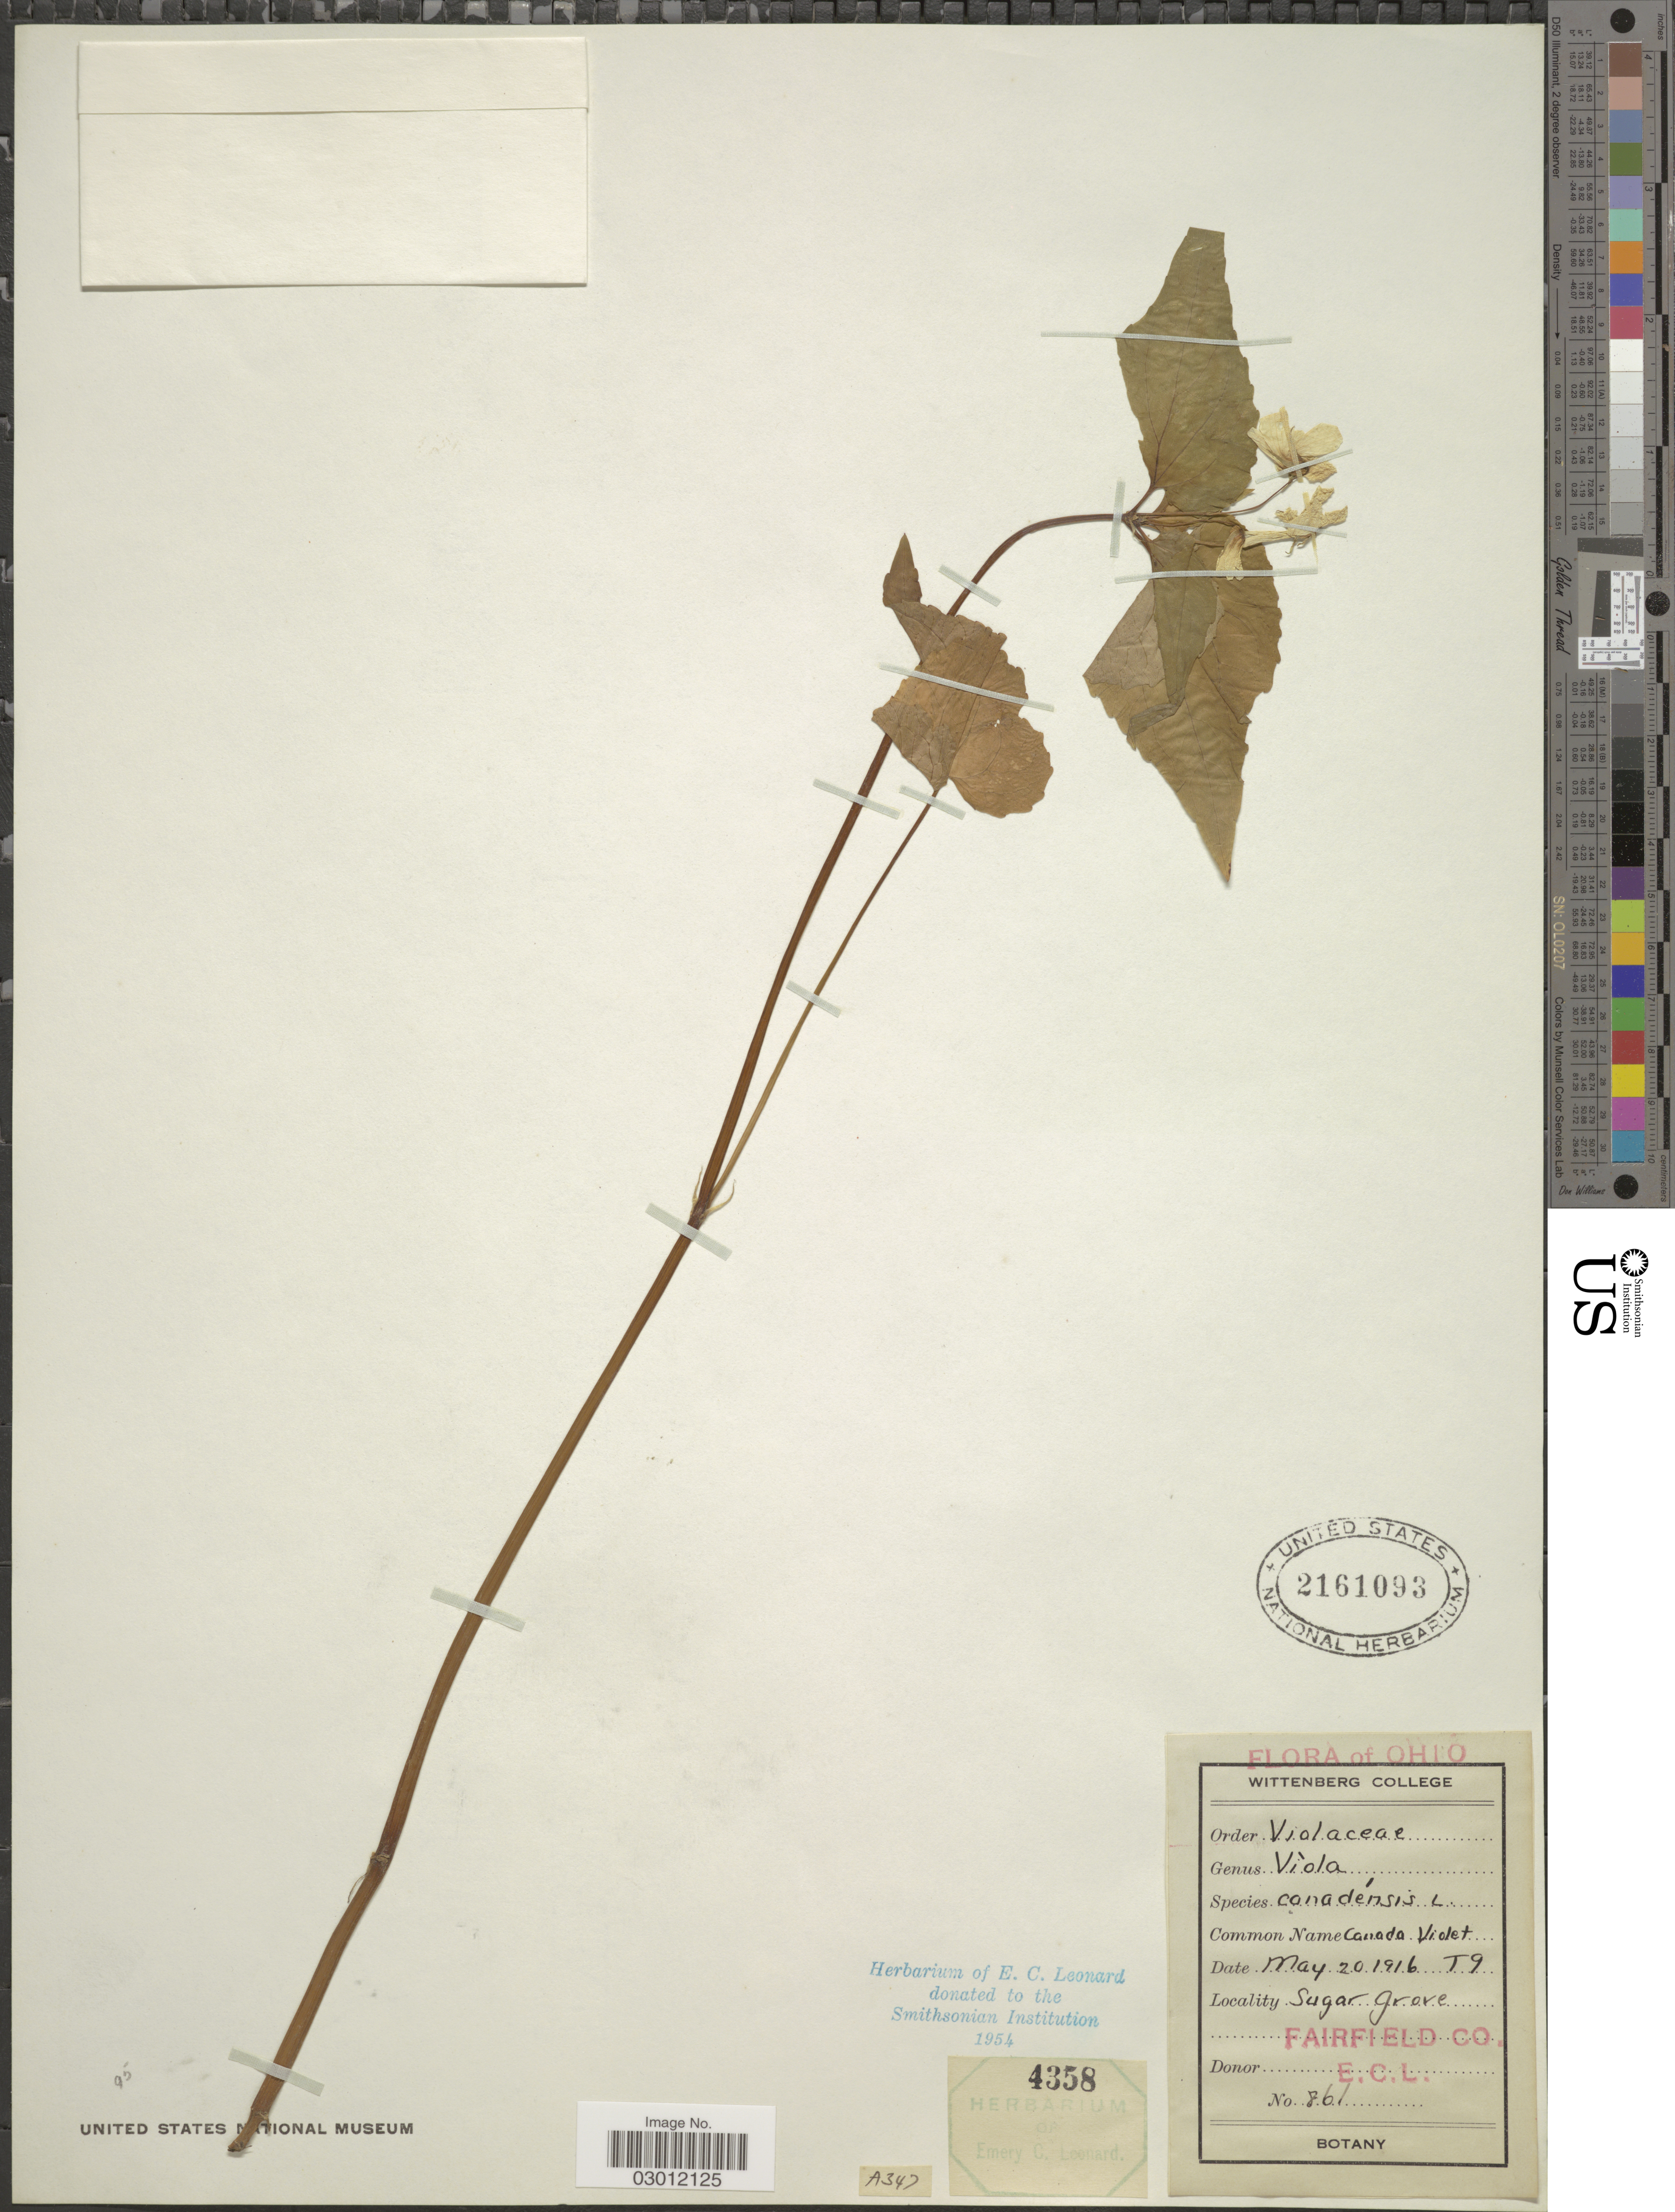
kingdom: Plantae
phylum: Tracheophyta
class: Magnoliopsida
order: Malpighiales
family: Violaceae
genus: Viola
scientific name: Viola canadensis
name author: L.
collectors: E. C. Leonard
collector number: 861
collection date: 1916-05-20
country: United States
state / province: Ohio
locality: Sugar Grove. Fairfield Co.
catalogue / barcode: US 2161093